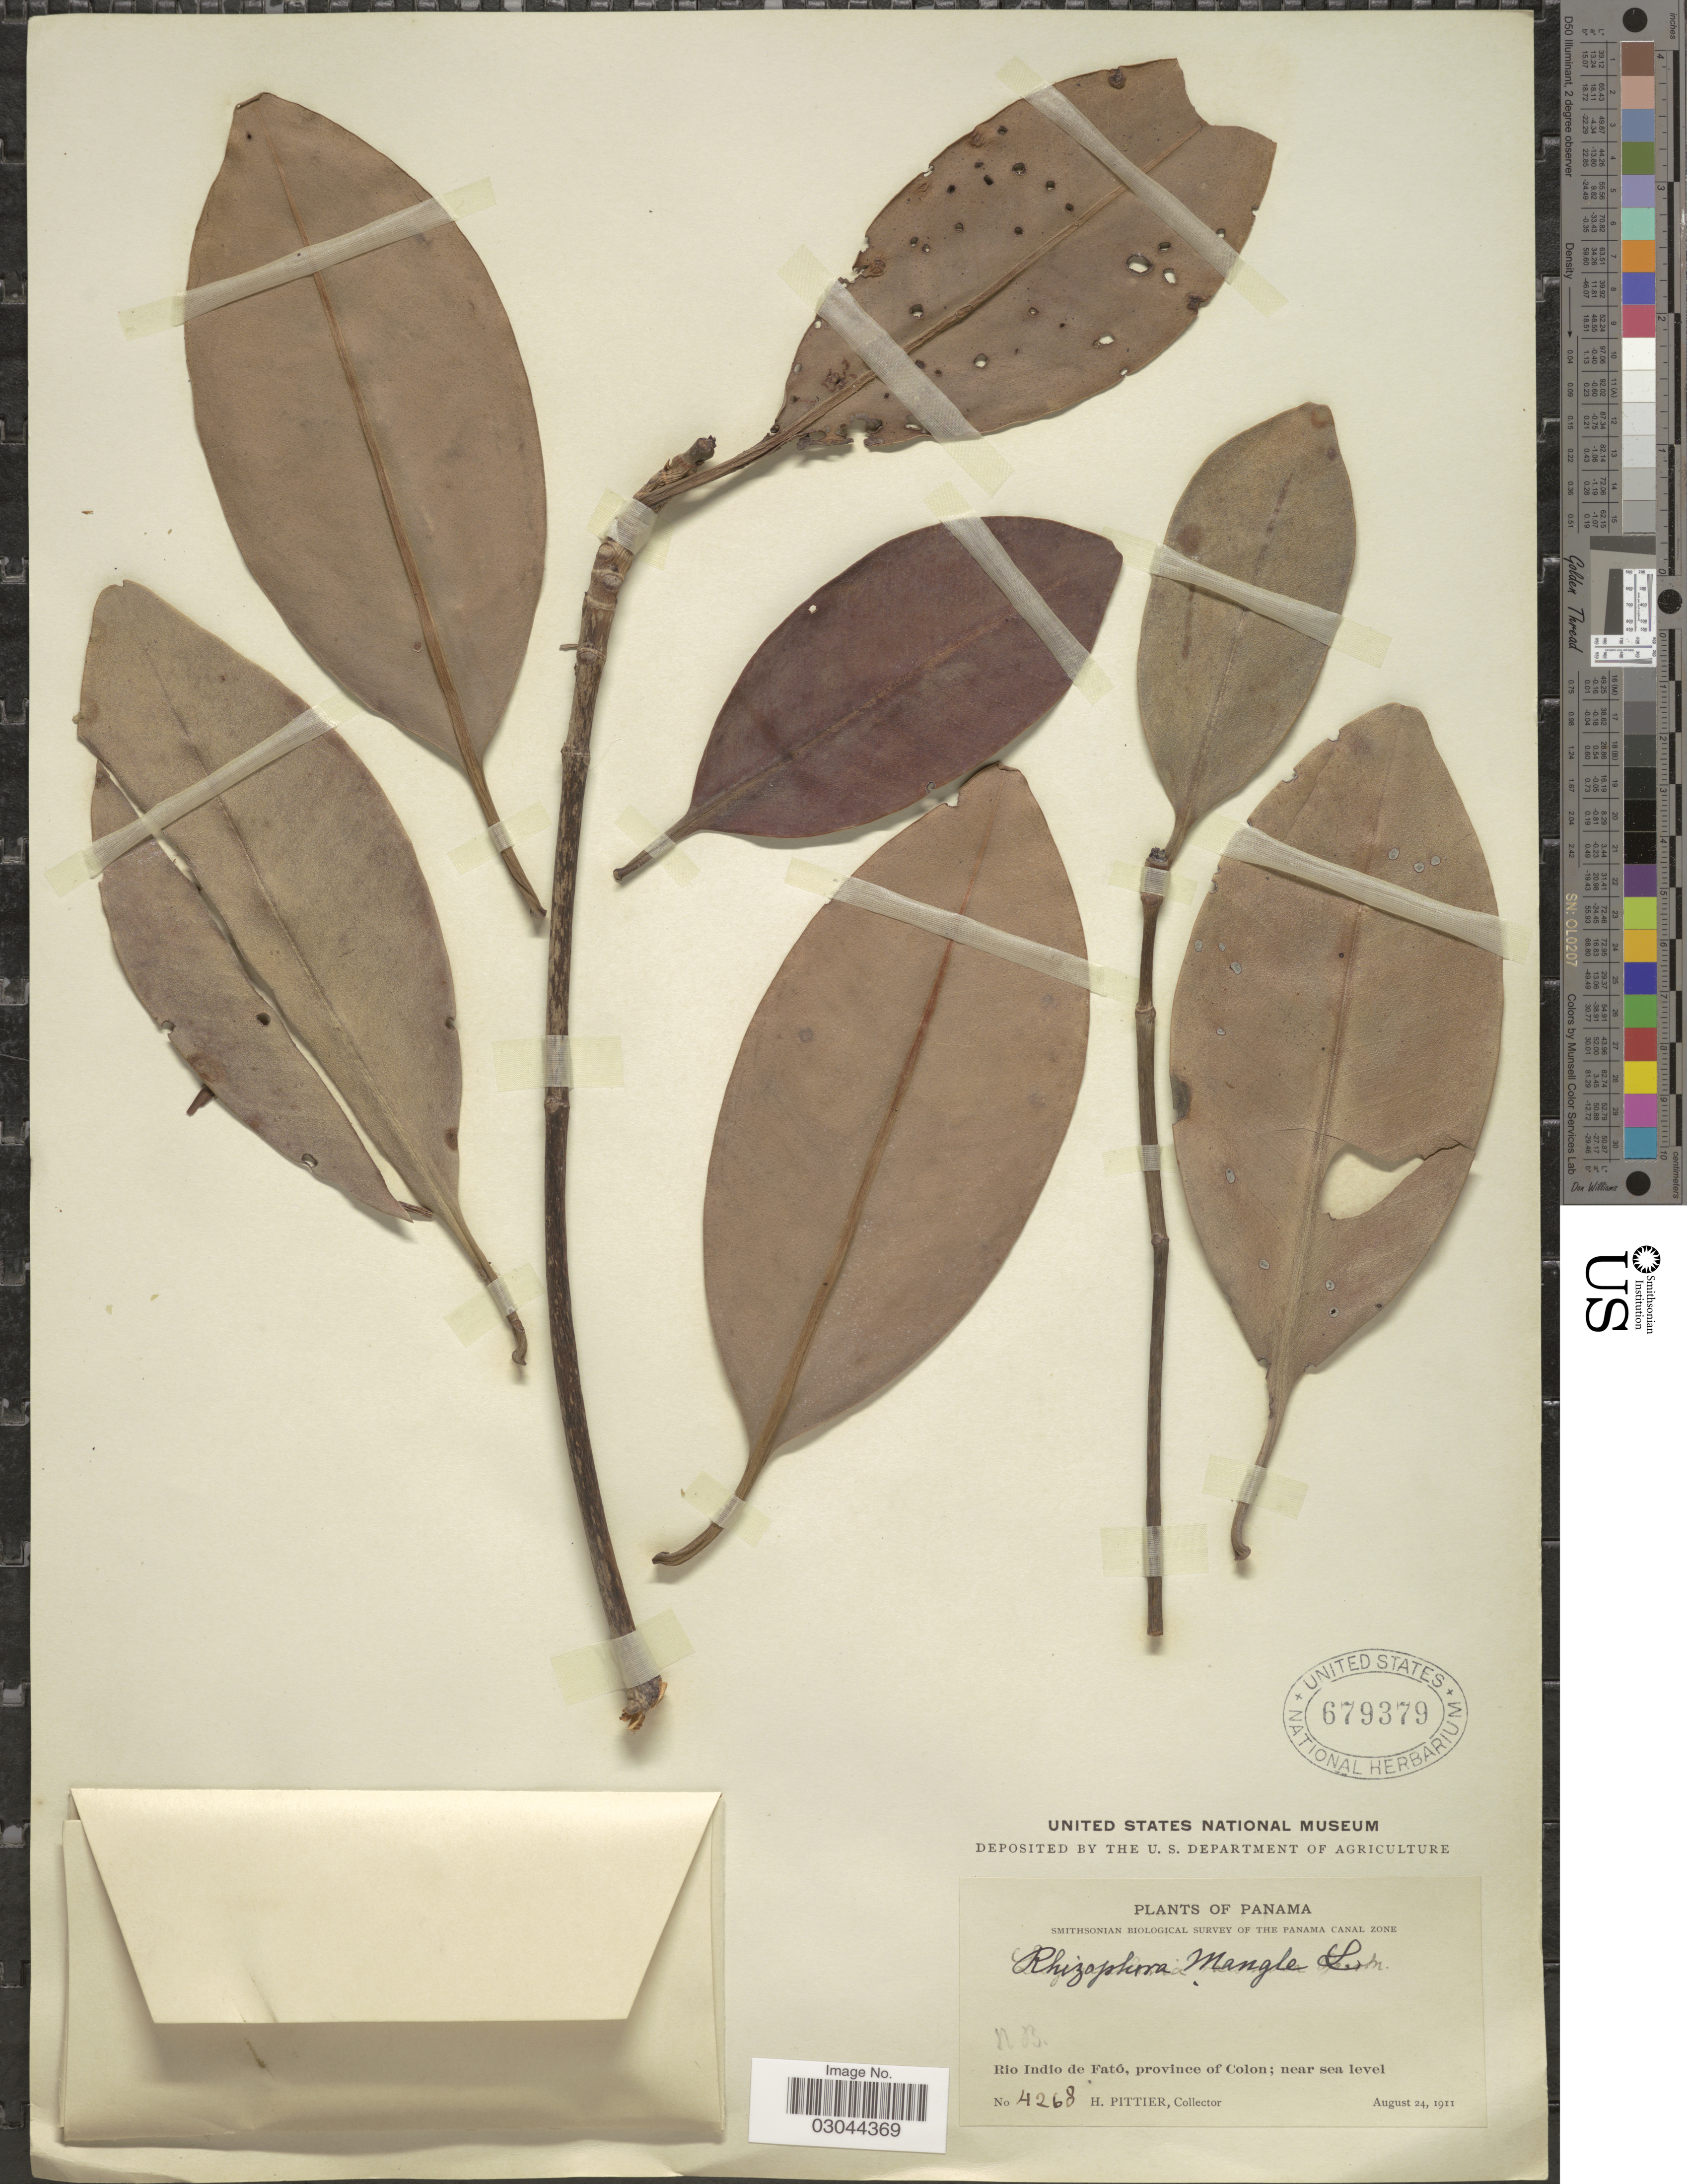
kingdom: Plantae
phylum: Tracheophyta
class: Magnoliopsida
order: Malpighiales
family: Rhizophoraceae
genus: Rhizophora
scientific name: Rhizophora mangle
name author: L.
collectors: H. F. Pittier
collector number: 4268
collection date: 1911-08-24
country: Panama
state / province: Colón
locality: Rio Indio de Fató, province of Colon.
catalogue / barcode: US 679379